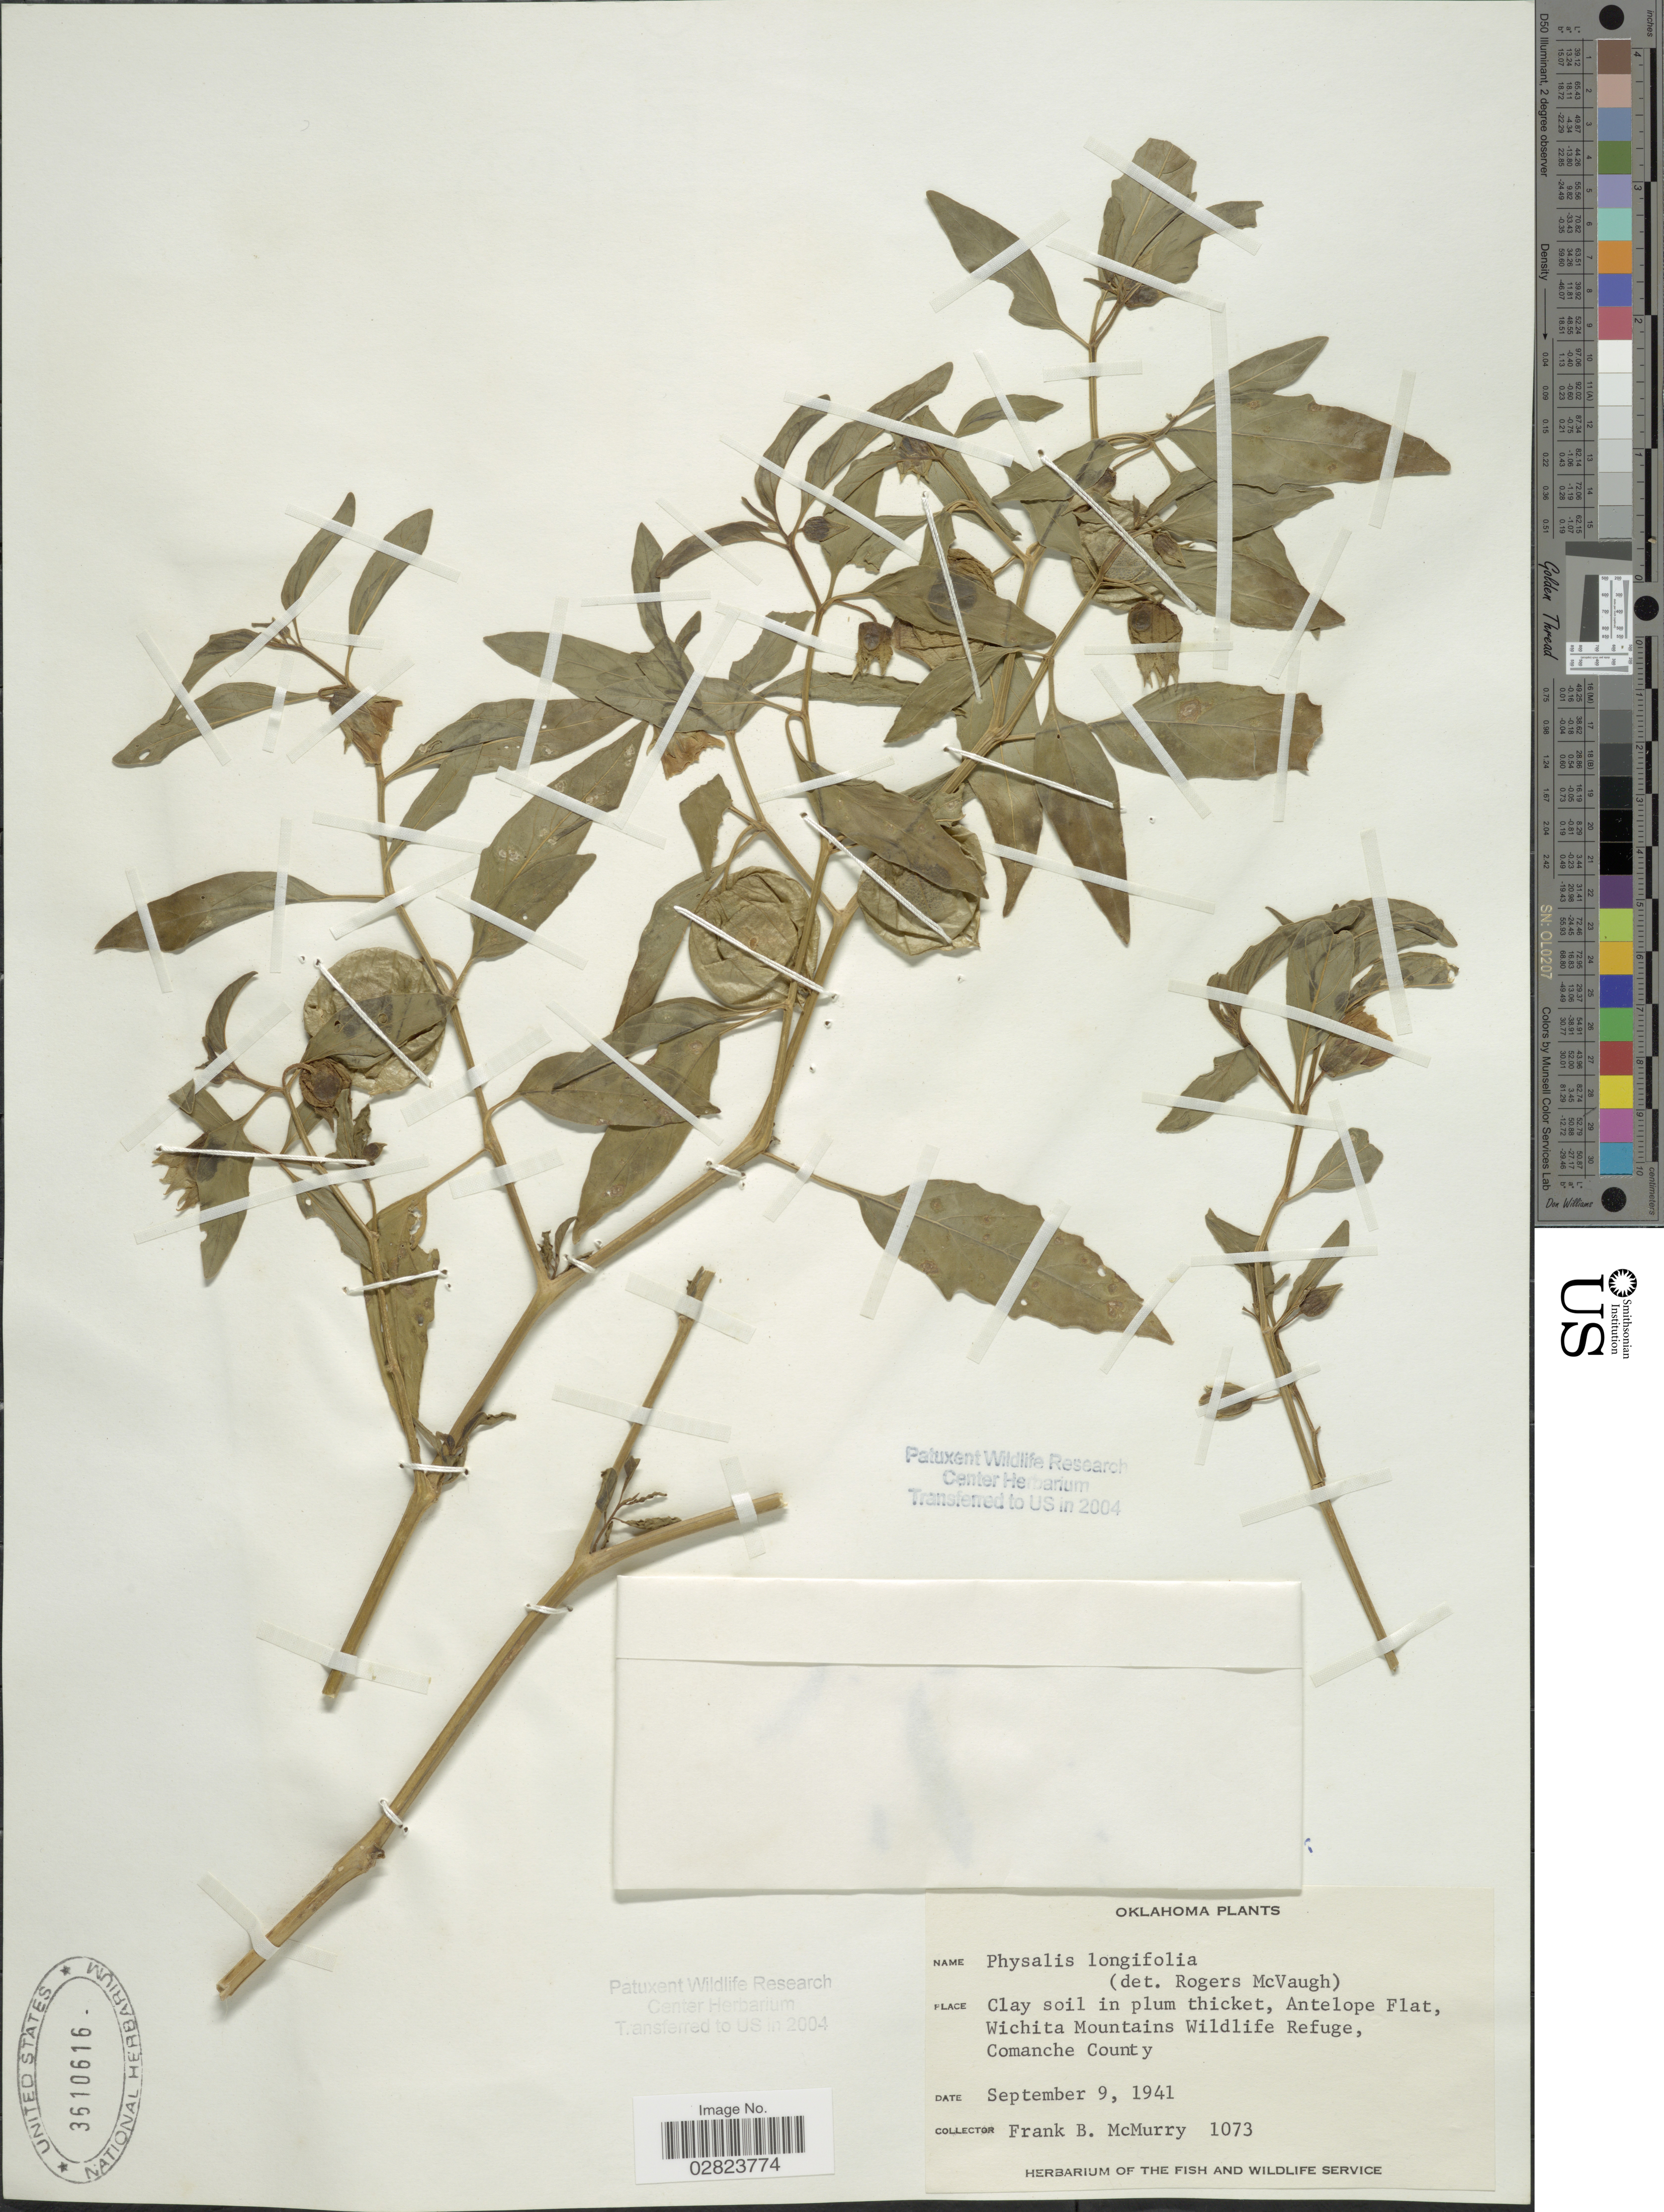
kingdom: Plantae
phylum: Tracheophyta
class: Magnoliopsida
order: Solanales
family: Solanaceae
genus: Physalis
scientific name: Physalis longifolia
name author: Nutt.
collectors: F. B. McMurry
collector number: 1073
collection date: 1941-09-09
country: United States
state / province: Oklahoma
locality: Clay soil in plum thicket, Antelope Flat, Wichita Mountains Wildlife Refuge, Comanche County.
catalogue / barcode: US 3610616